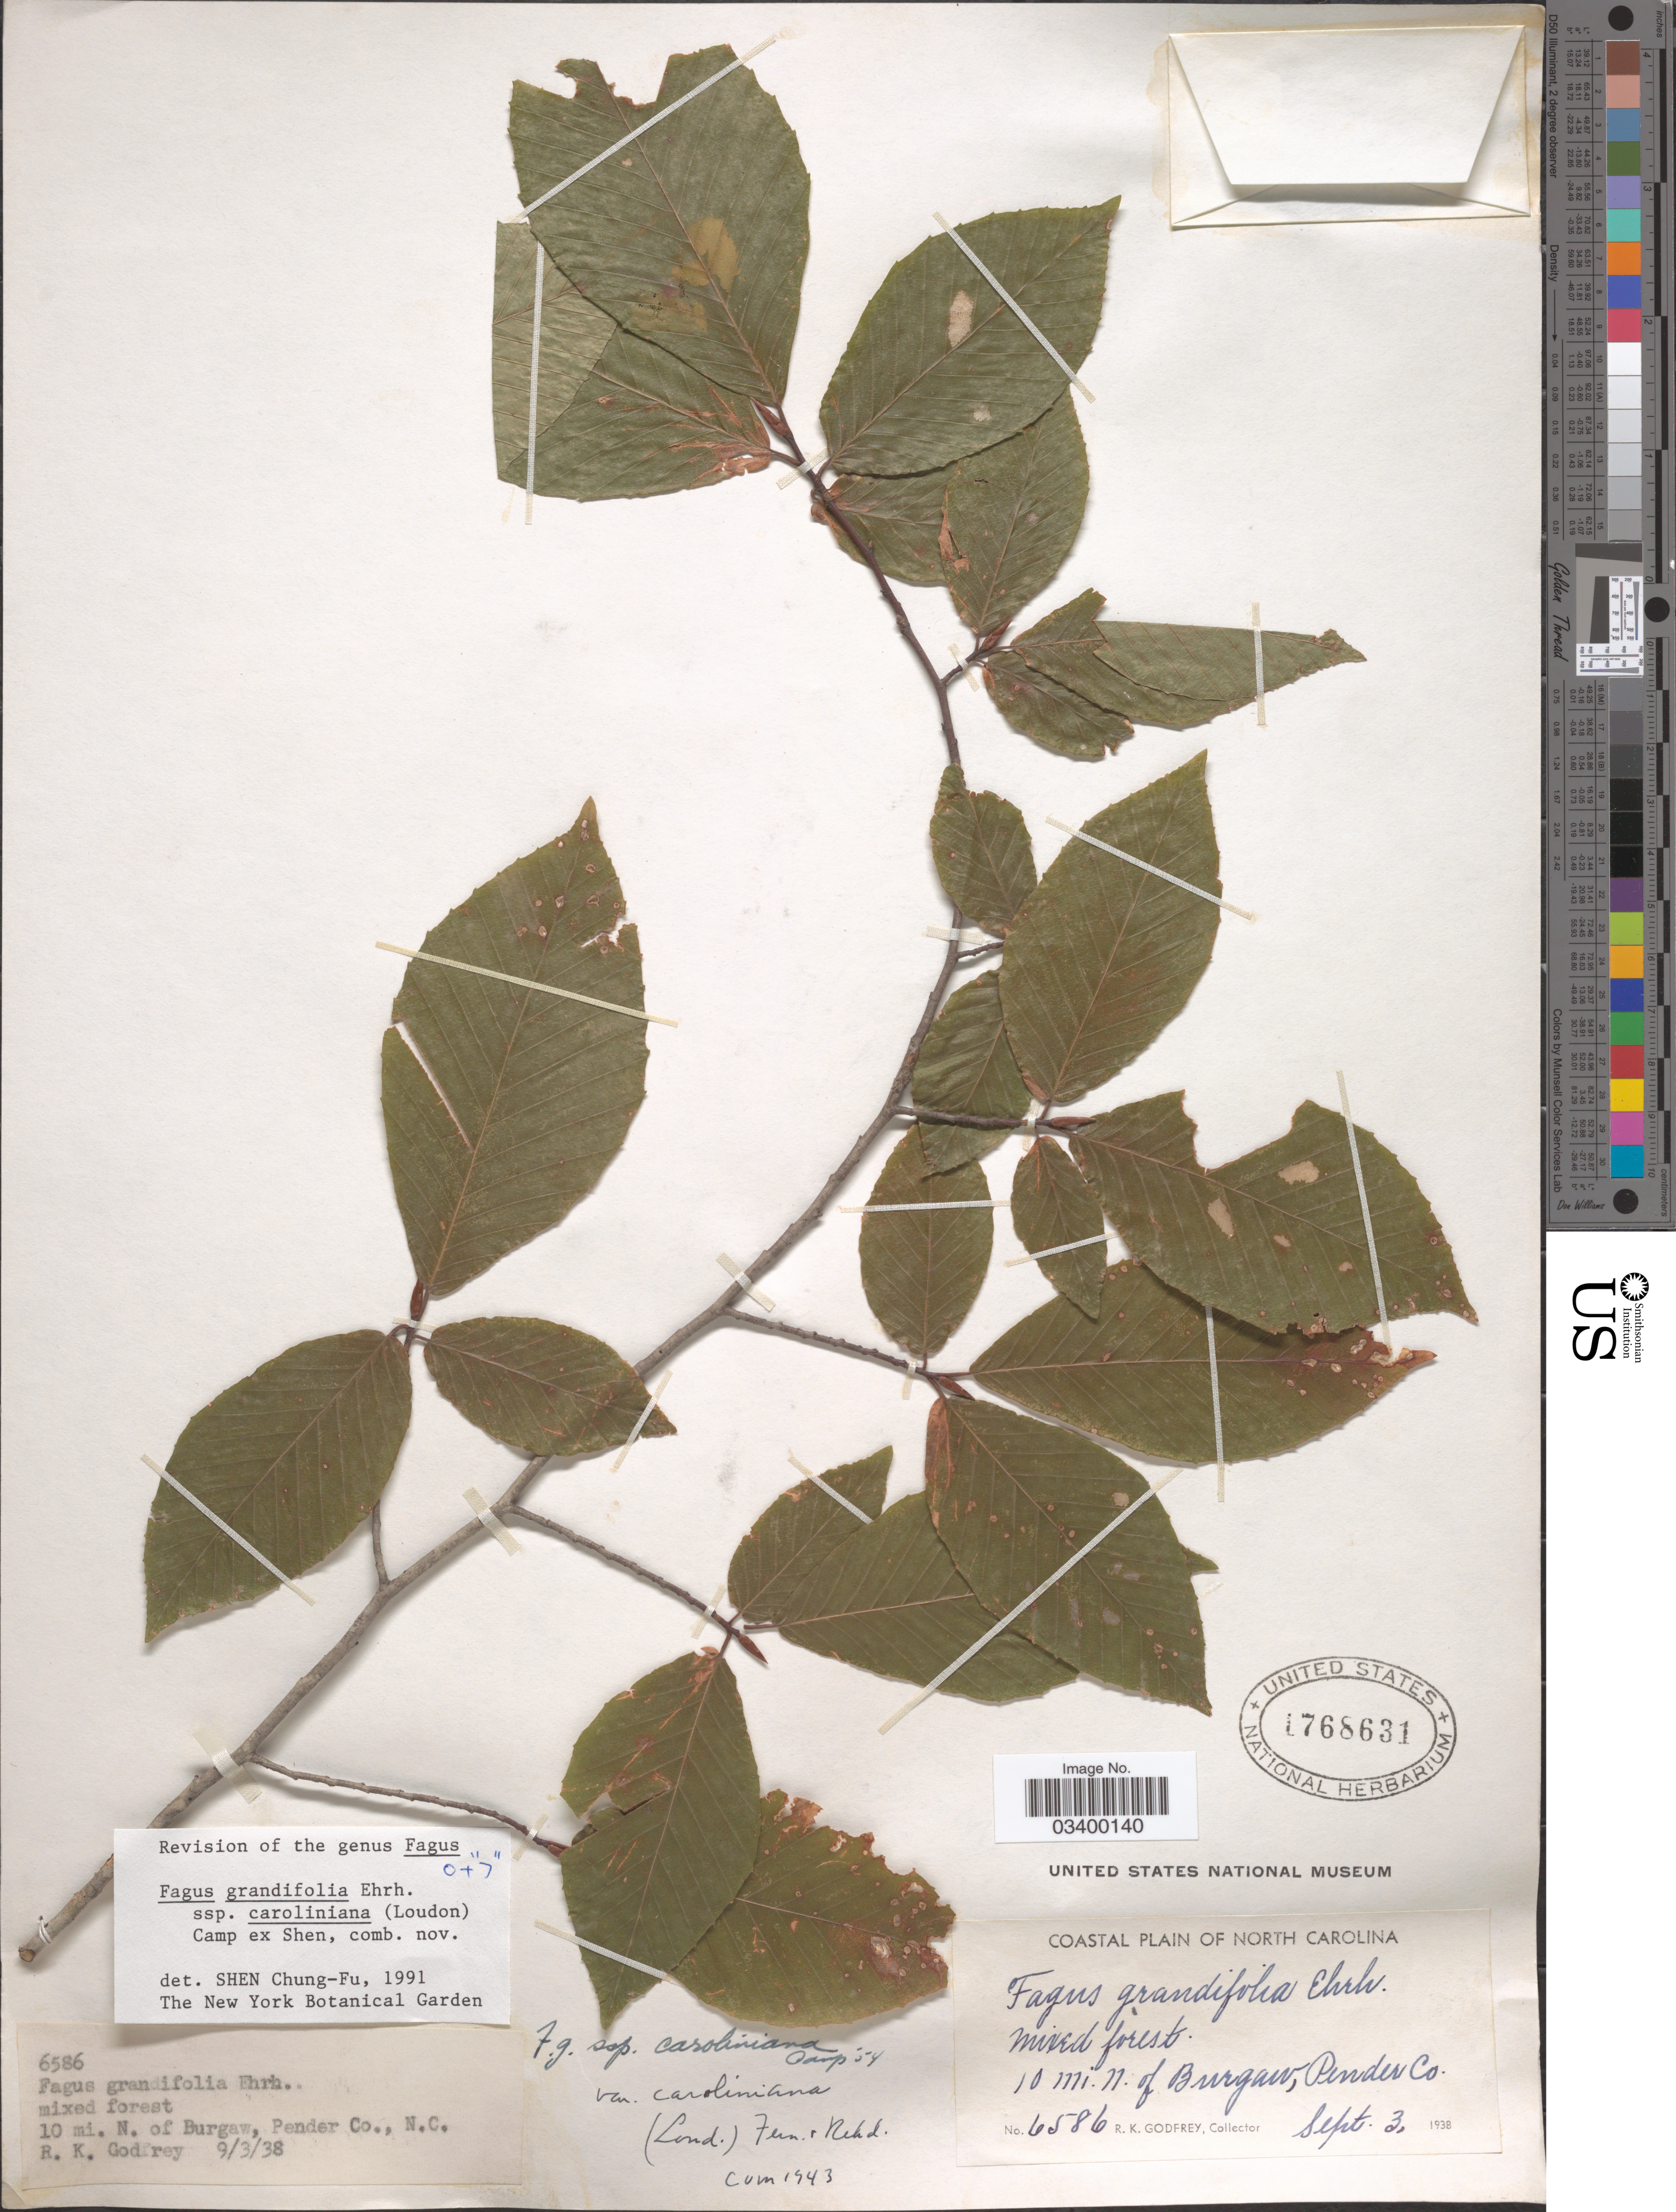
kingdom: Plantae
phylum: Tracheophyta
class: Magnoliopsida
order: Fagales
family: Fagaceae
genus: Fagus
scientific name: Fagus grandifolia subsp. caroliniana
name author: (Loudon) Fernald & Rehder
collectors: R. K. Godfrey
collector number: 6586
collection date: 1938-09-03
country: United States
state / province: North Carolina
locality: Coastal Plain of North Carolina. 10 mi. N. of Burgaw, Pender Co.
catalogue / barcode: US 1768631